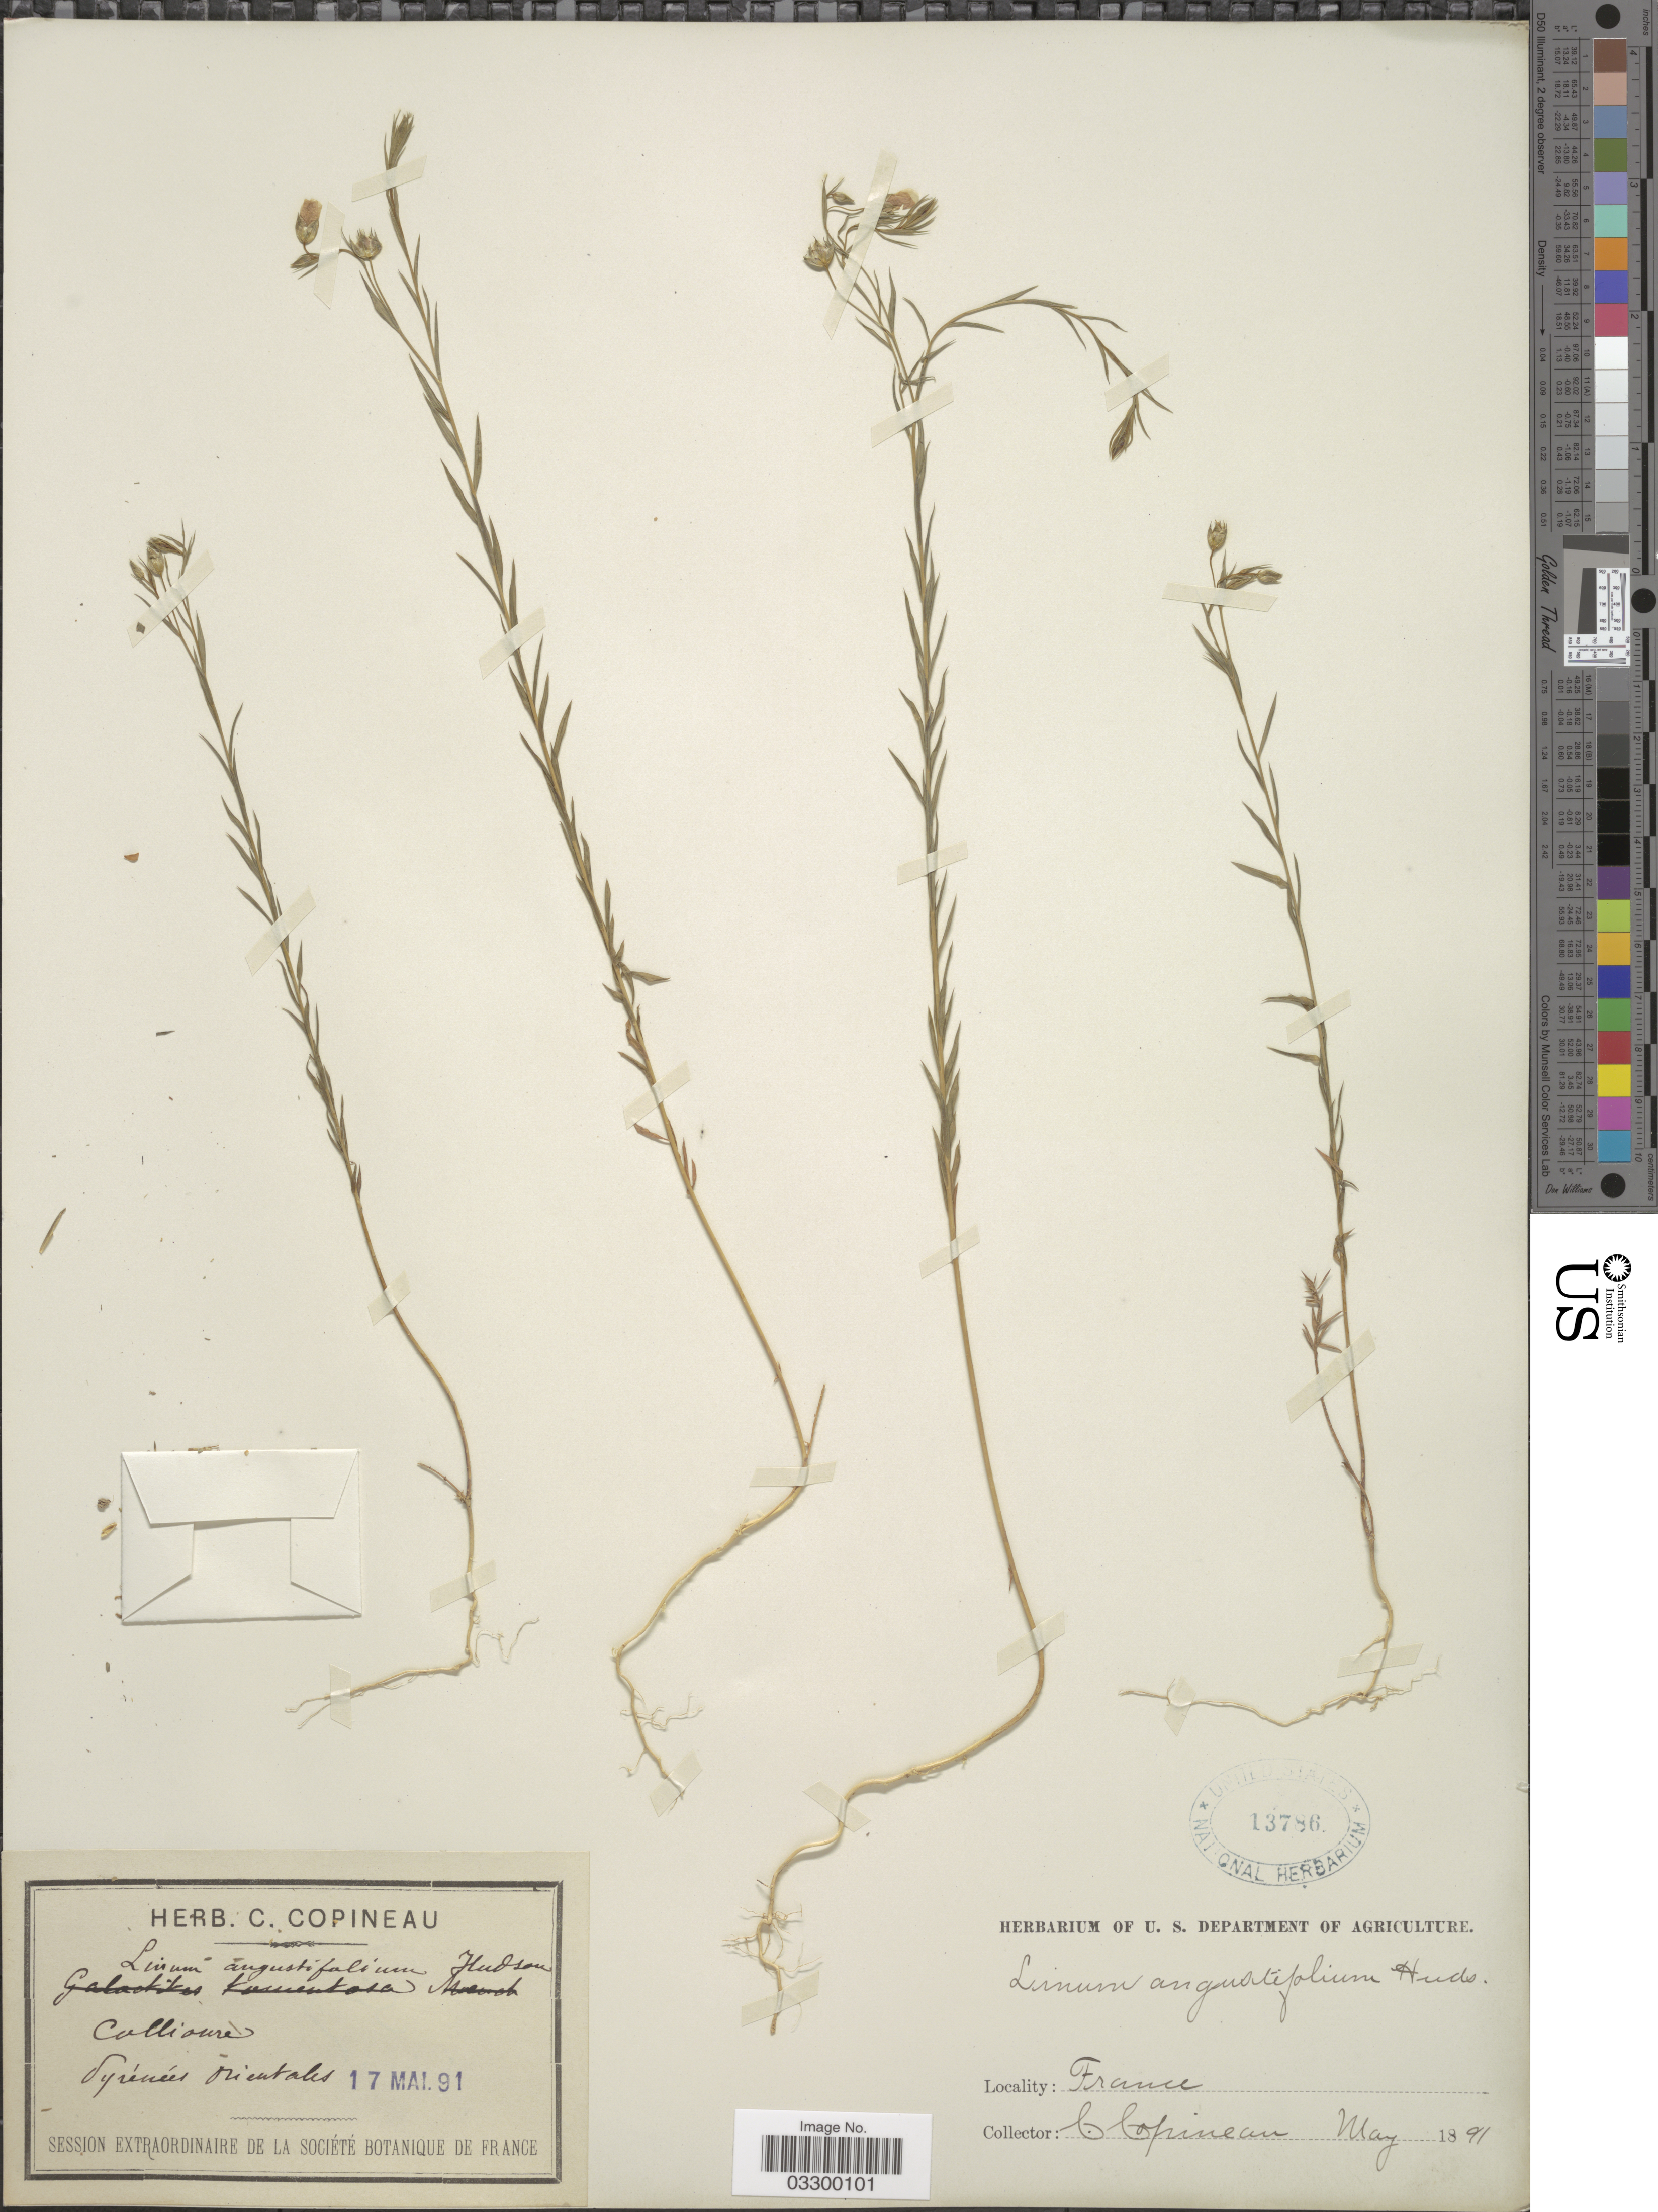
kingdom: Plantae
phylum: Tracheophyta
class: Magnoliopsida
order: Malpighiales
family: Linaceae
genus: Linum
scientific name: Linum angustifolium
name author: Huds.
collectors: C. Copineau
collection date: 1891-05-17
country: France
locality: Pyrénées orientales.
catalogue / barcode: US 13786